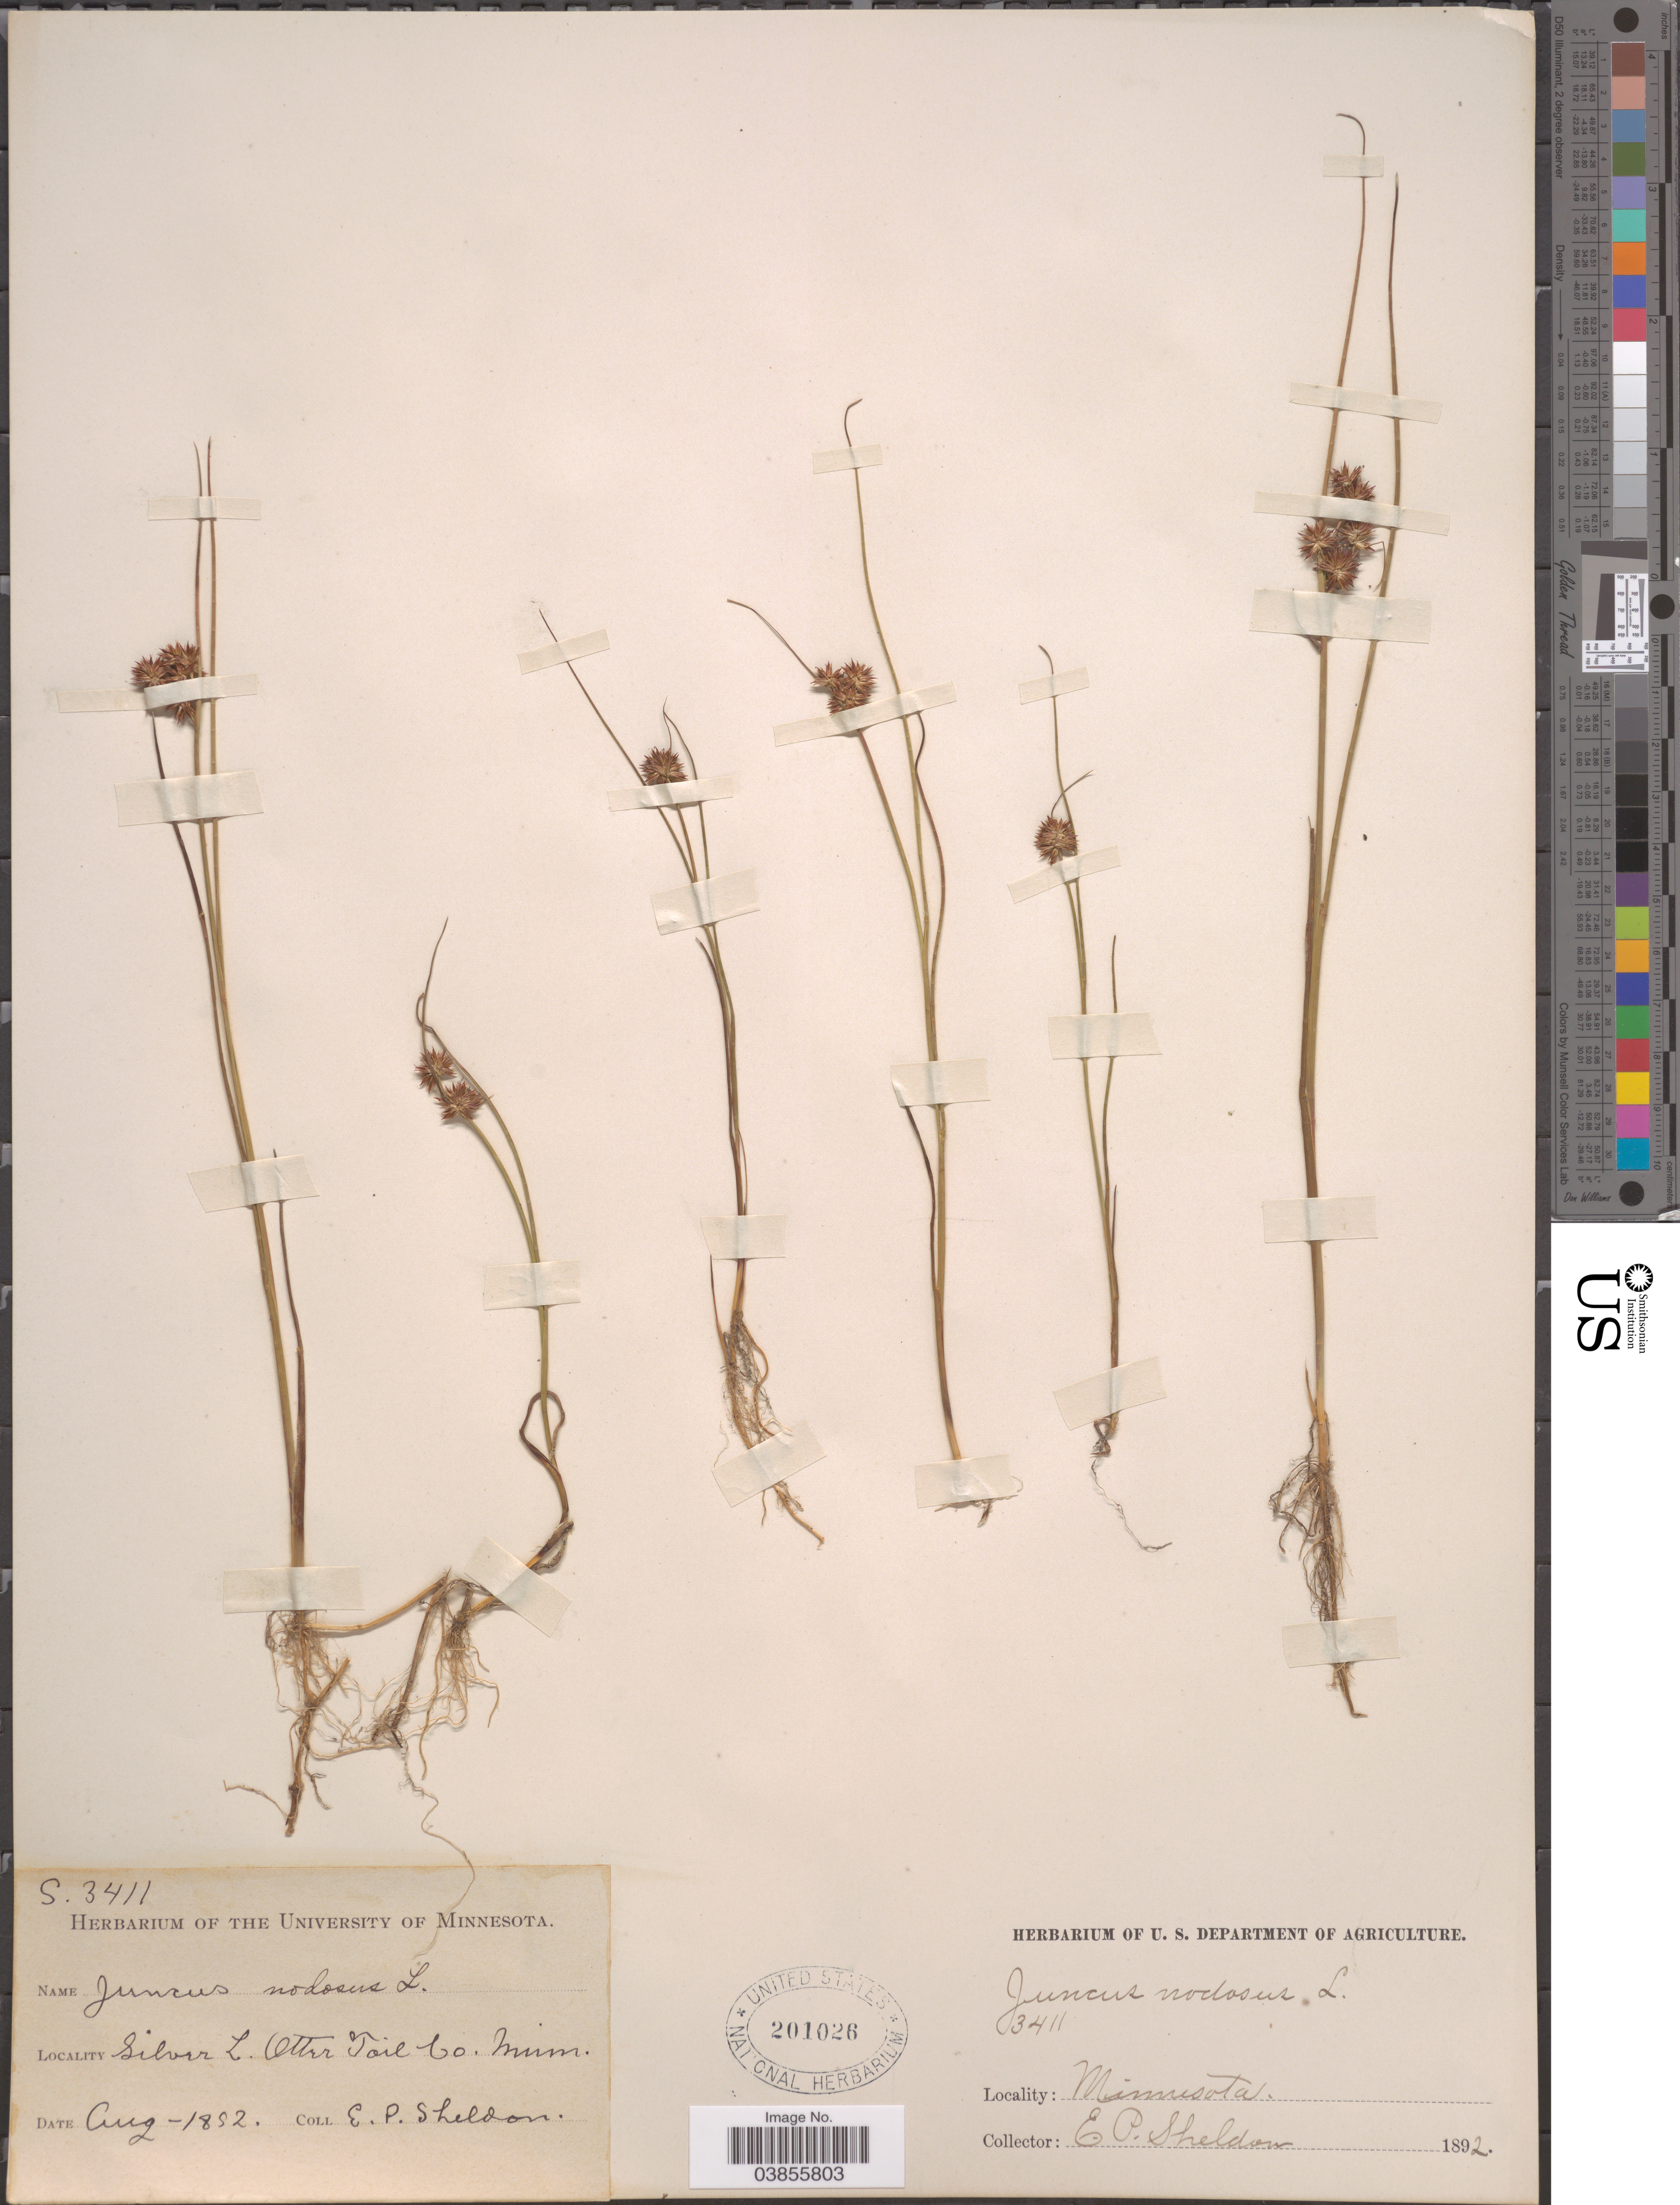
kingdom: Plantae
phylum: Tracheophyta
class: Liliopsida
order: Poales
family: Juncaceae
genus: Juncus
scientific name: Juncus nodosus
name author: L.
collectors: E. P. Sheldon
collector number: S3411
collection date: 1892-08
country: United States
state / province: Minnesota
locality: Silver L. Otter Tail Co.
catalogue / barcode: US 201026